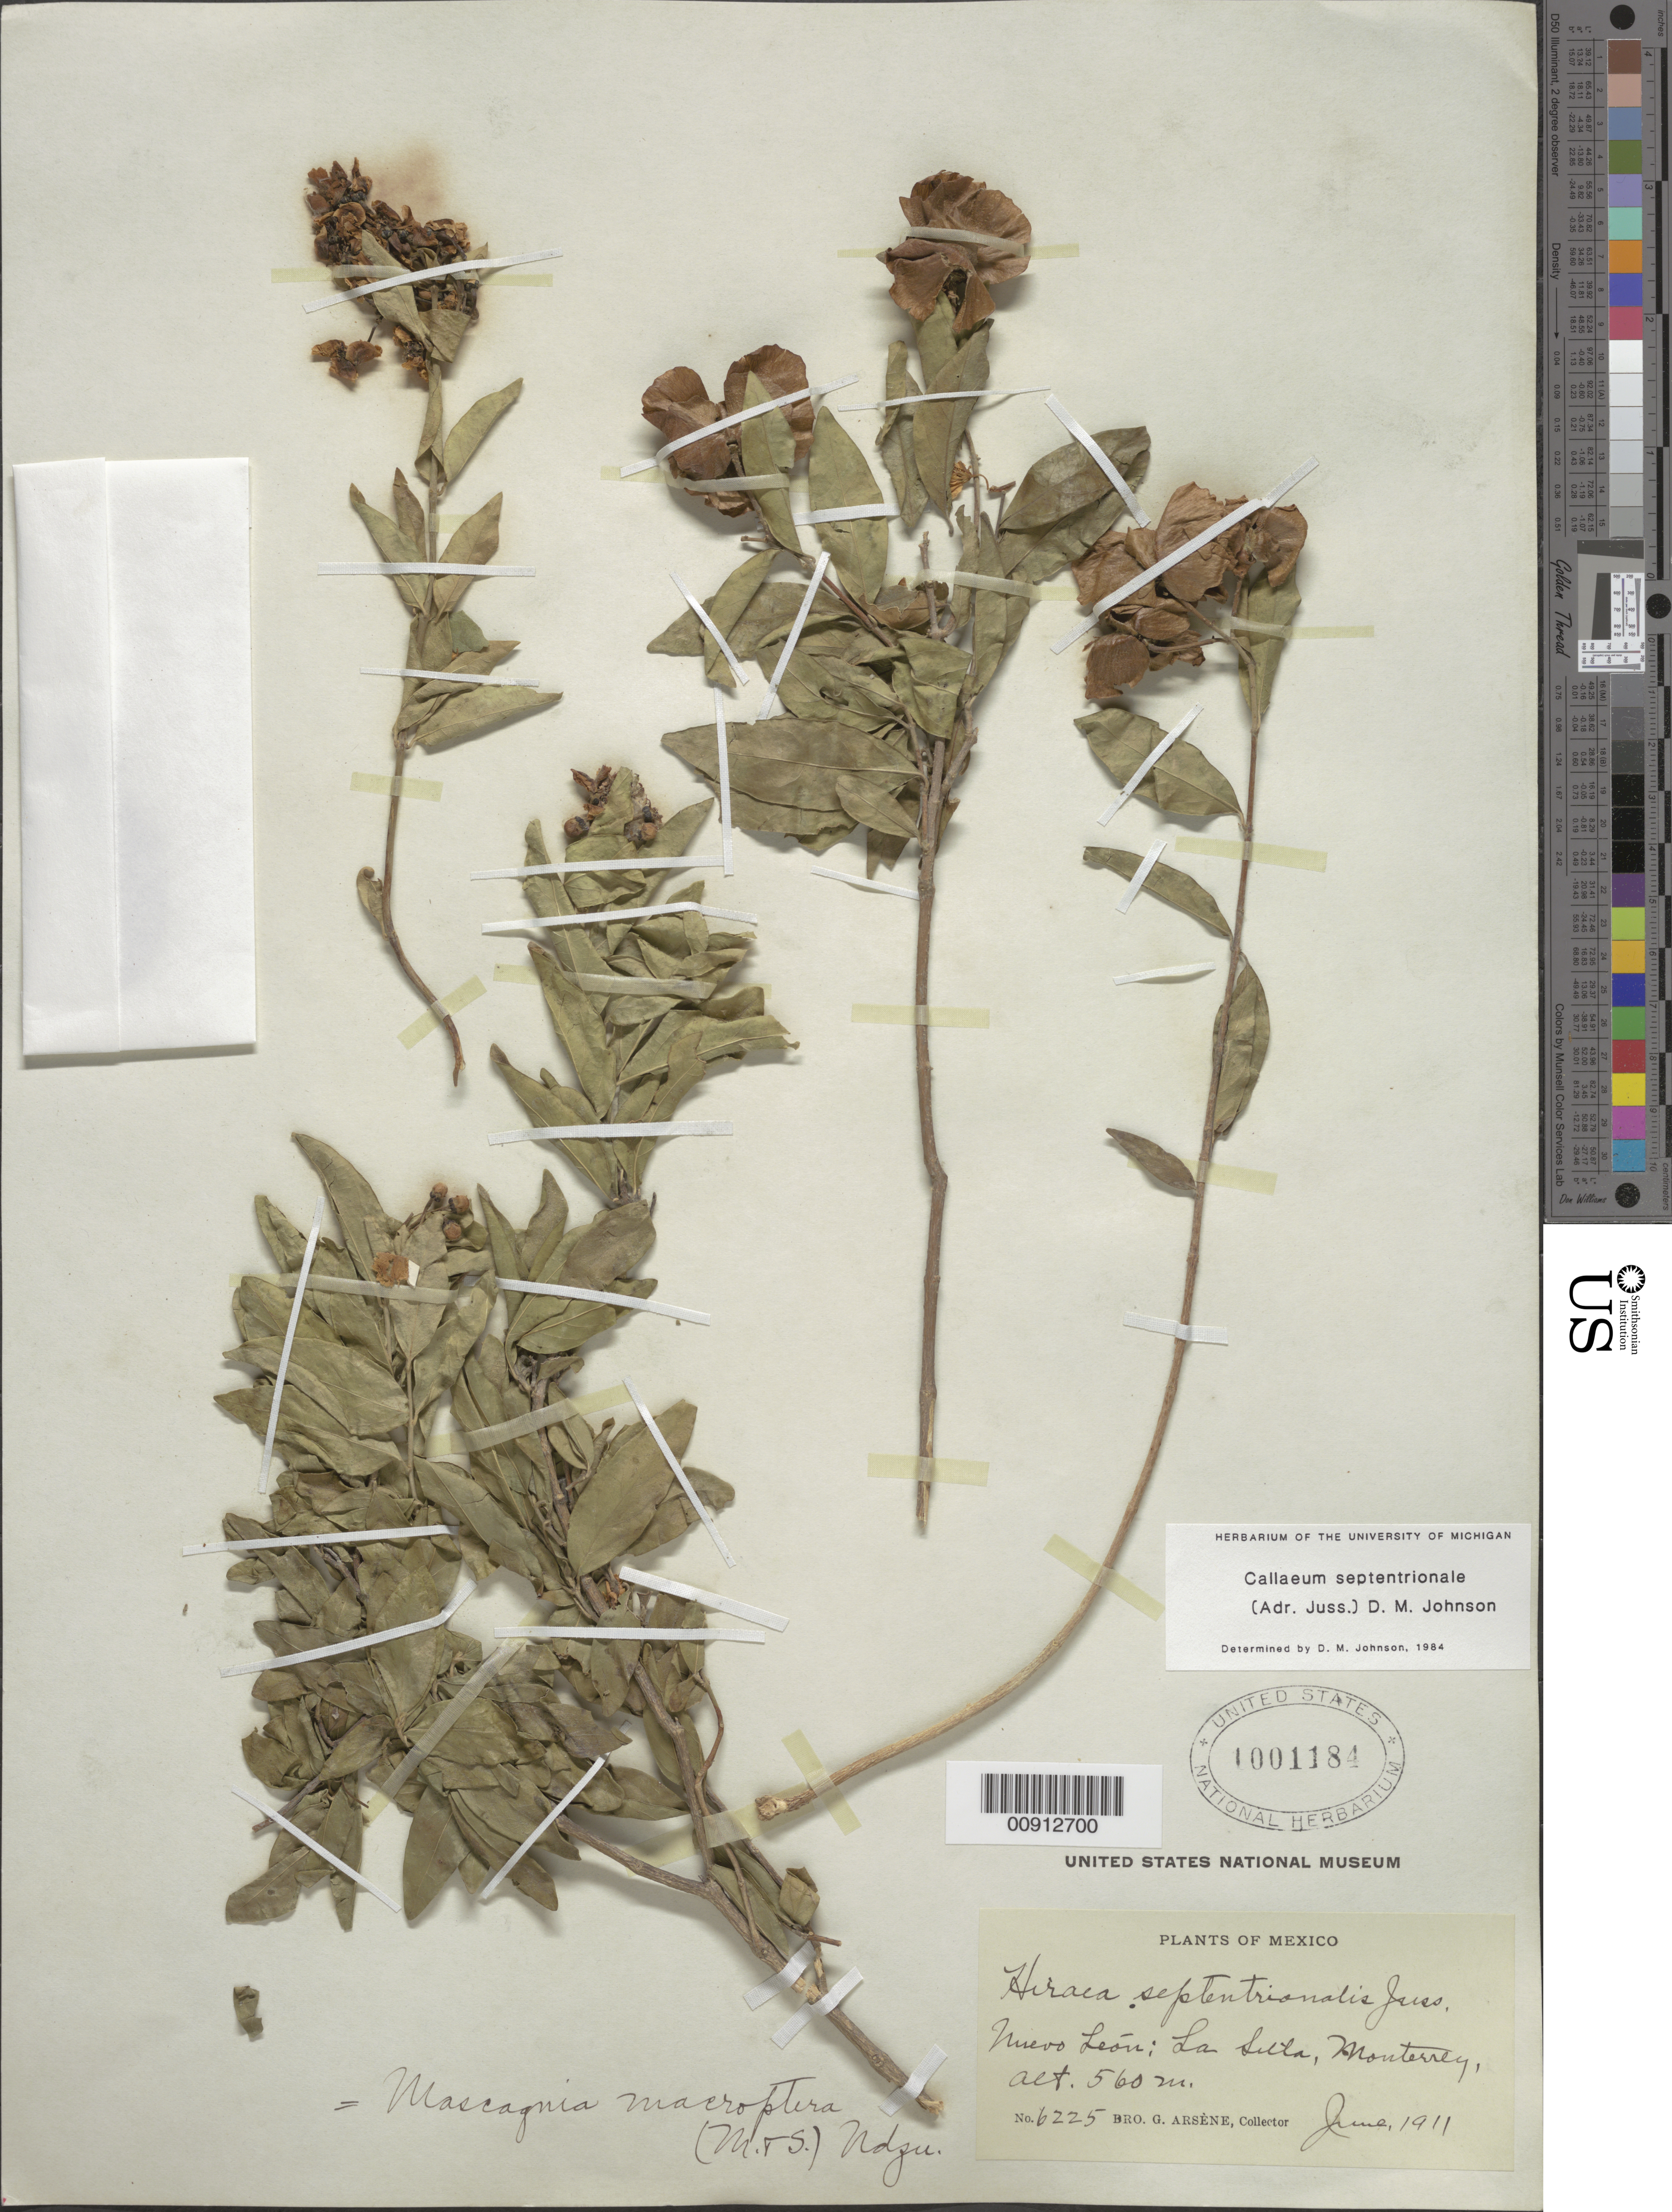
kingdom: Plantae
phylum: Tracheophyta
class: Magnoliopsida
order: Malpighiales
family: Malpighiaceae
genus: Callaeum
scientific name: Callaeum septentrionale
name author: (A. Juss.) D.M. Johnson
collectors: Bro. G. Arsène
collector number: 6225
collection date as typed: Jun 1911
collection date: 1911-06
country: Mexico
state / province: Nuevo León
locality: Nuevo León: La Silla, Monterrey.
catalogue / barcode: US 1001184